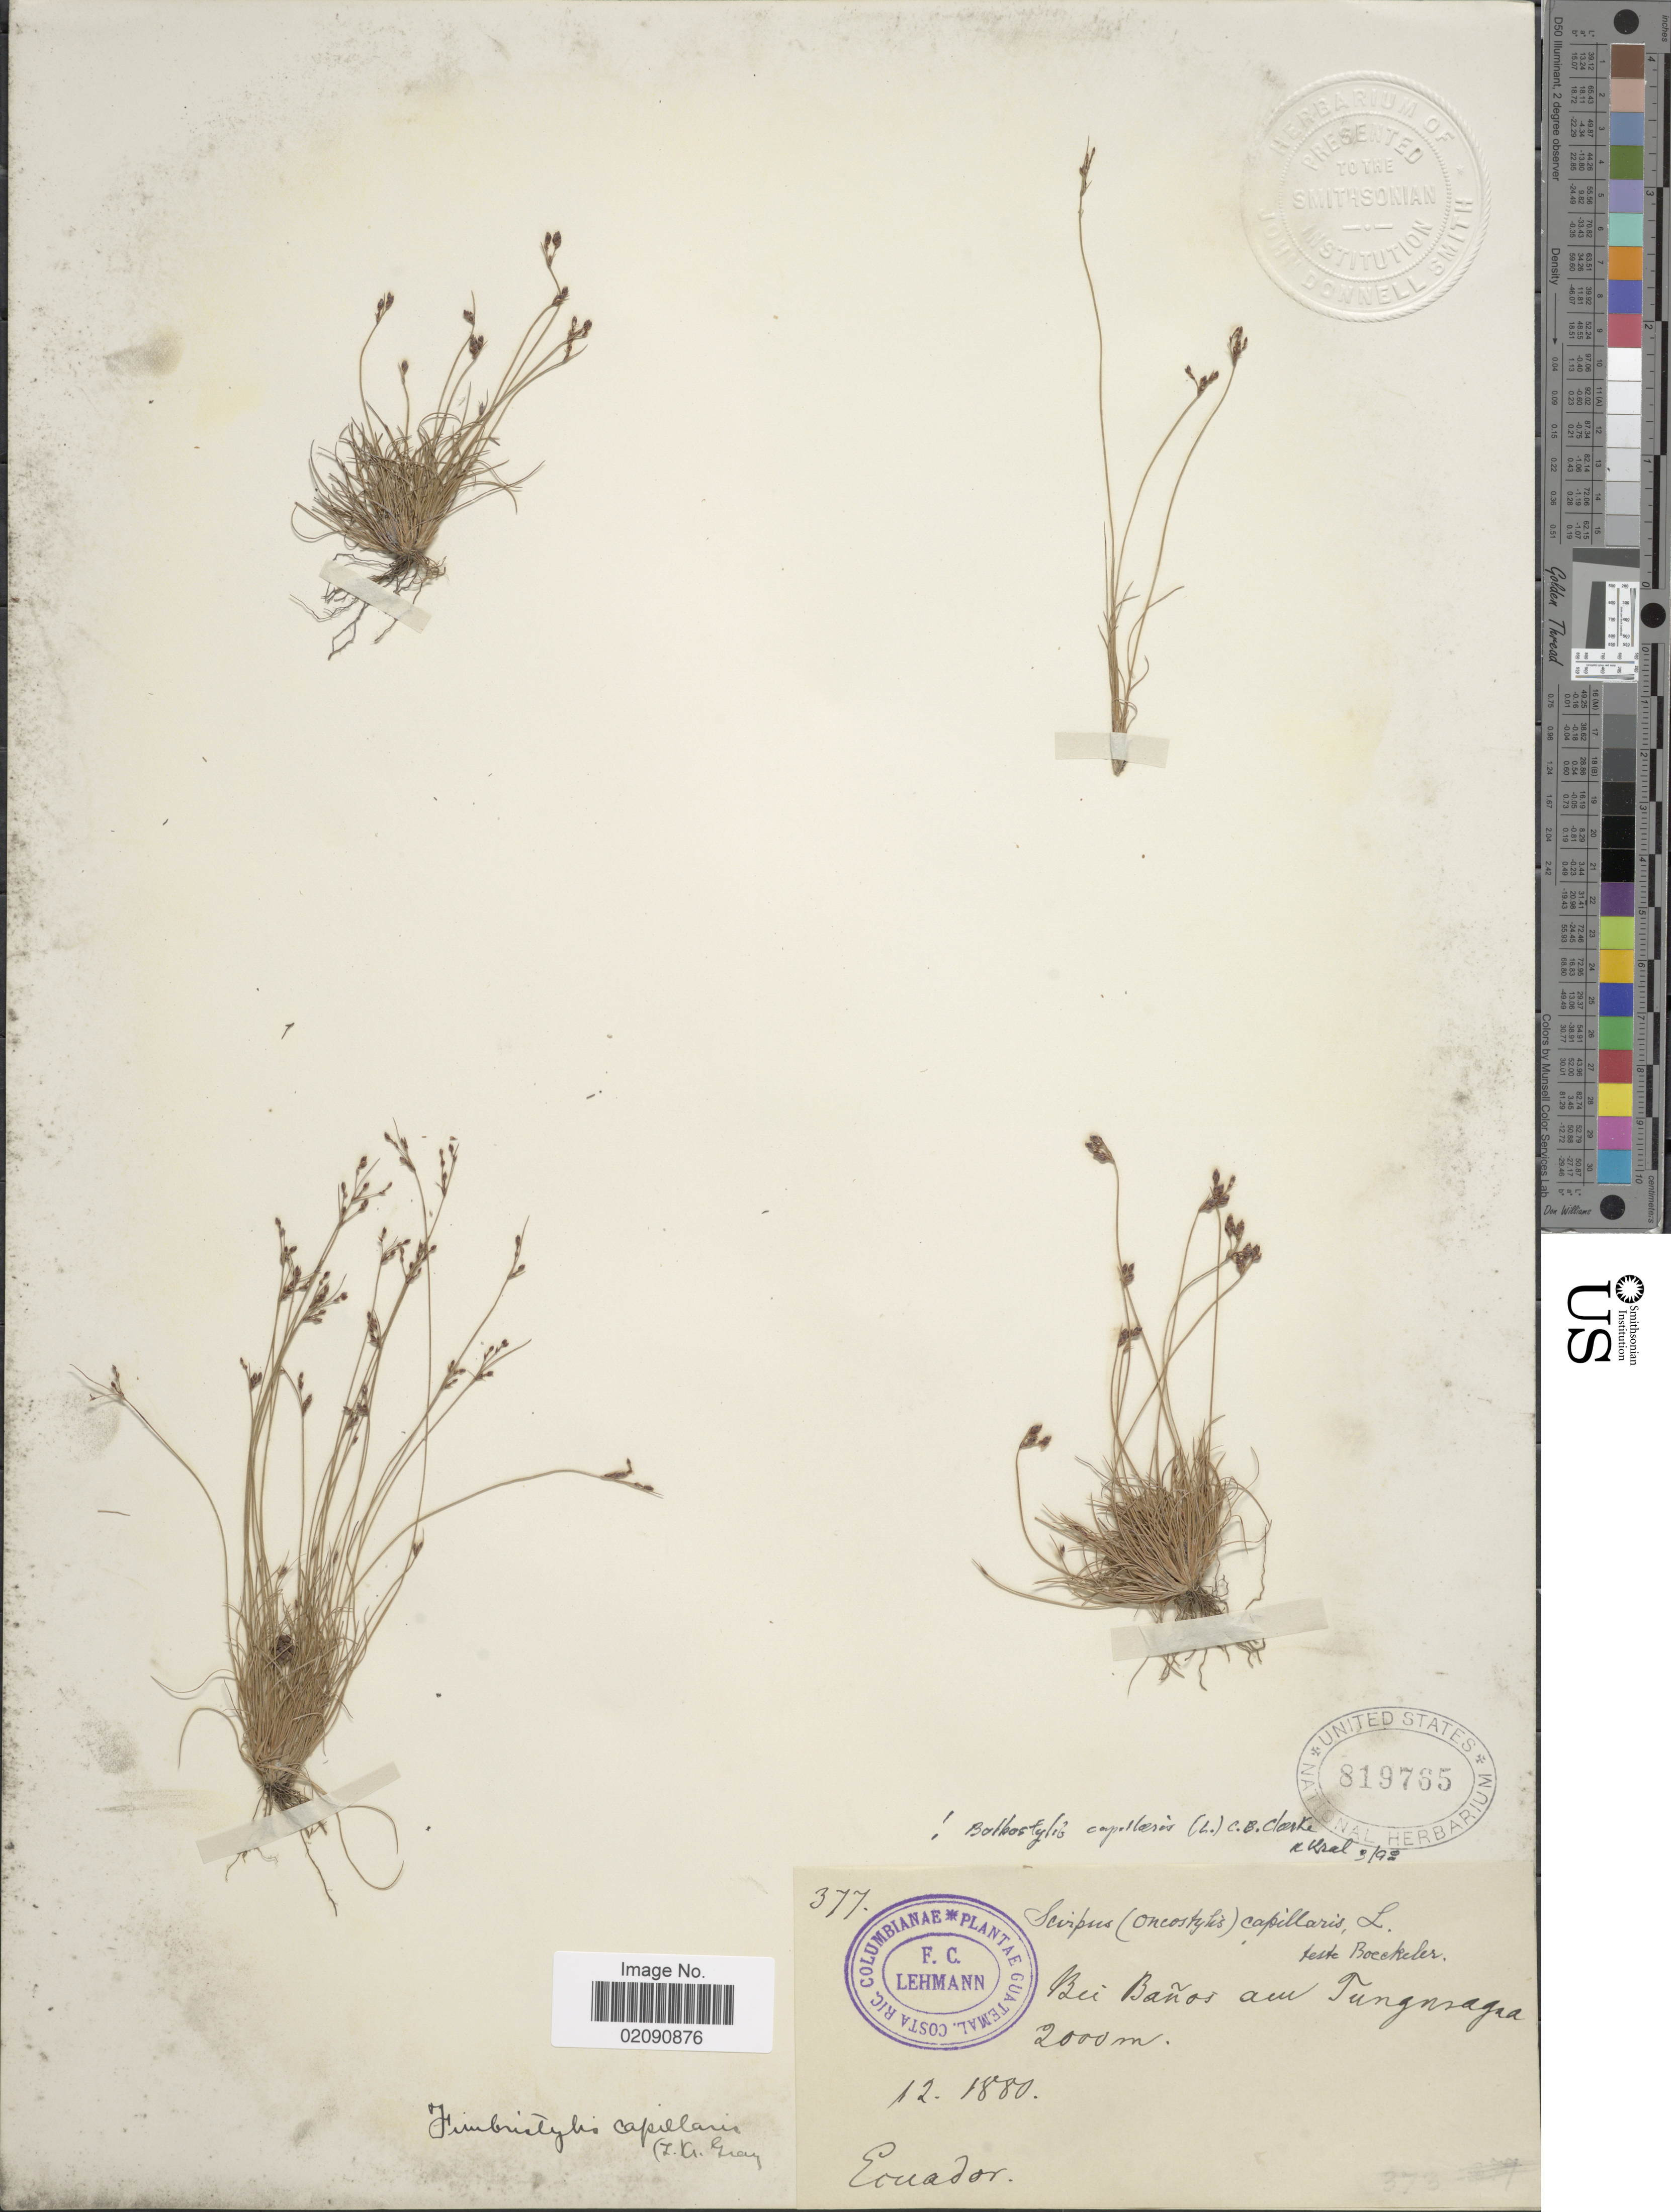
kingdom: Plantae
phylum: Tracheophyta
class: Liliopsida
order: Poales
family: Cyperaceae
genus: Bulbostylis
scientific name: Bulbostylis capillaris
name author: (L.) Kunth ex C.B. Clarke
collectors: F. C. Lehmann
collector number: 377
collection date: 1880-12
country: Ecuador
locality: Bei Banos am Tunguragua.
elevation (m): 2000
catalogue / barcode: US 819765